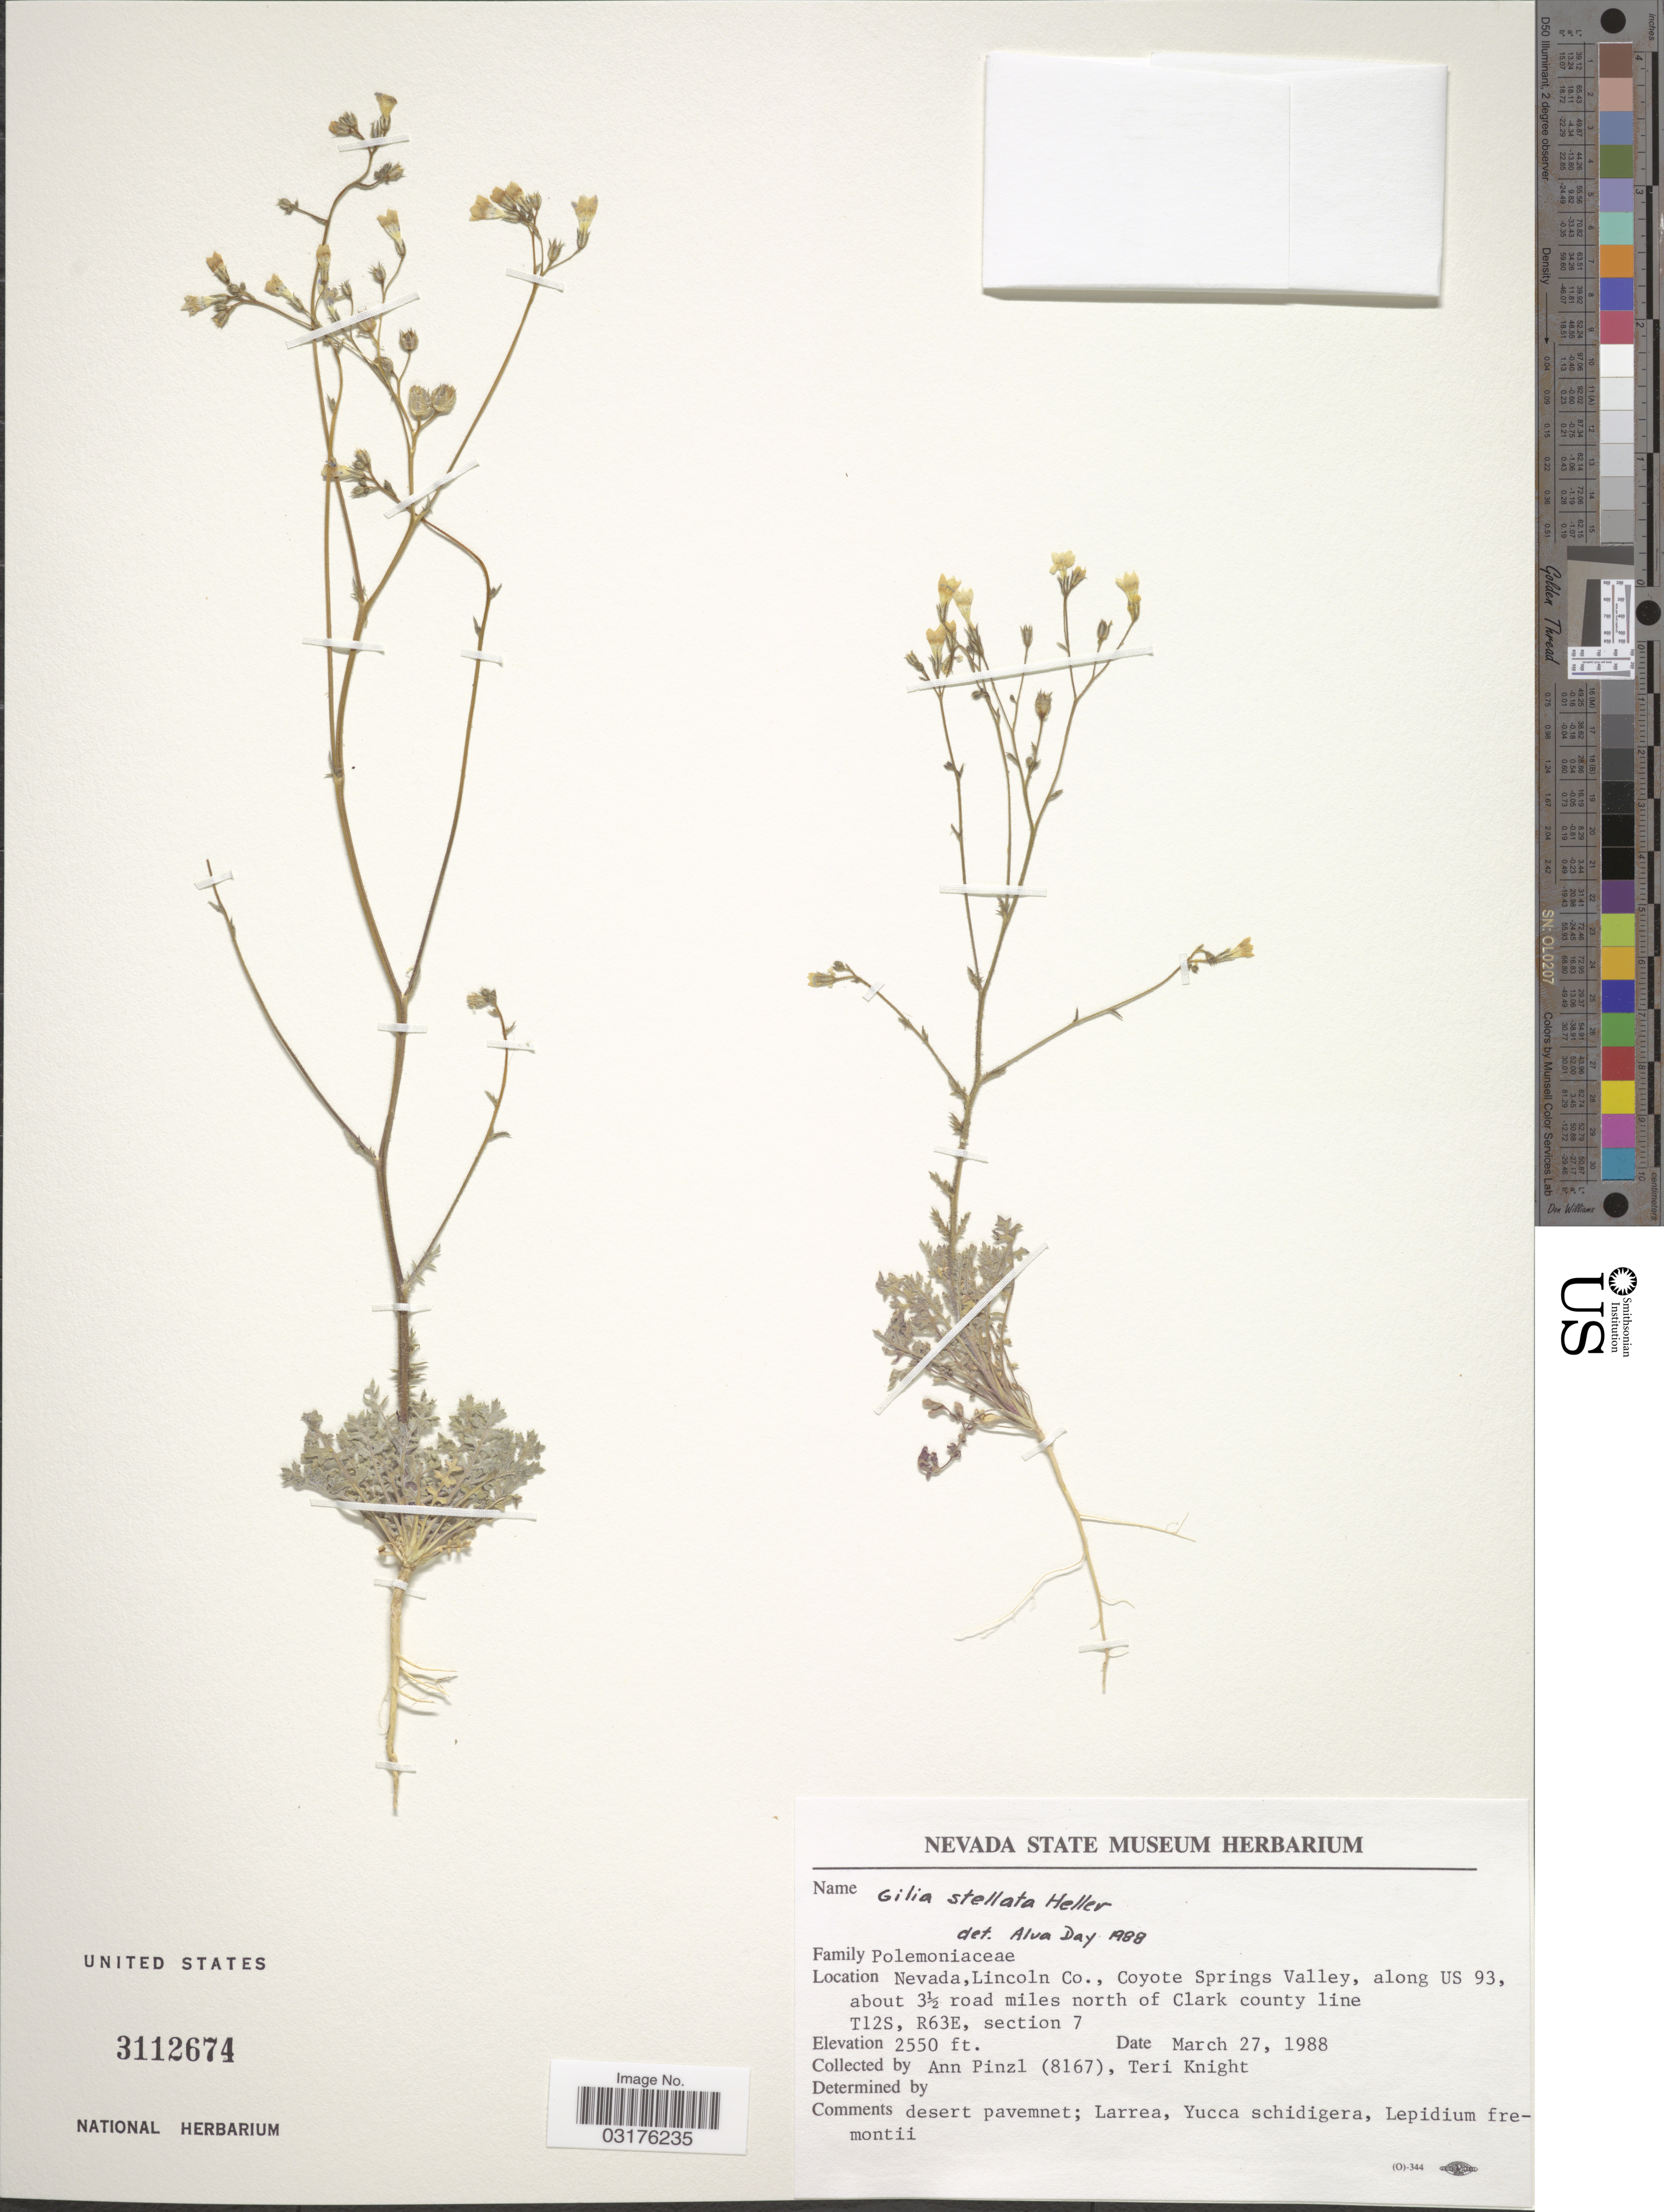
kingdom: Plantae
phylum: Tracheophyta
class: Magnoliopsida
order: Ericales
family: Polemoniaceae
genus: Gilia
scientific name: Gilia stellata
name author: A. Heller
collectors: A. Pinzl & T. Knight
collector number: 8167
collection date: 1988-03-27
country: United States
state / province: Nevada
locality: Lincoln Co., Coyote Springs Valley, along US 93, about 3½ road miles north of Clark county line, T12S, R63E, section 7.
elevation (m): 777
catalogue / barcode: US 3112674